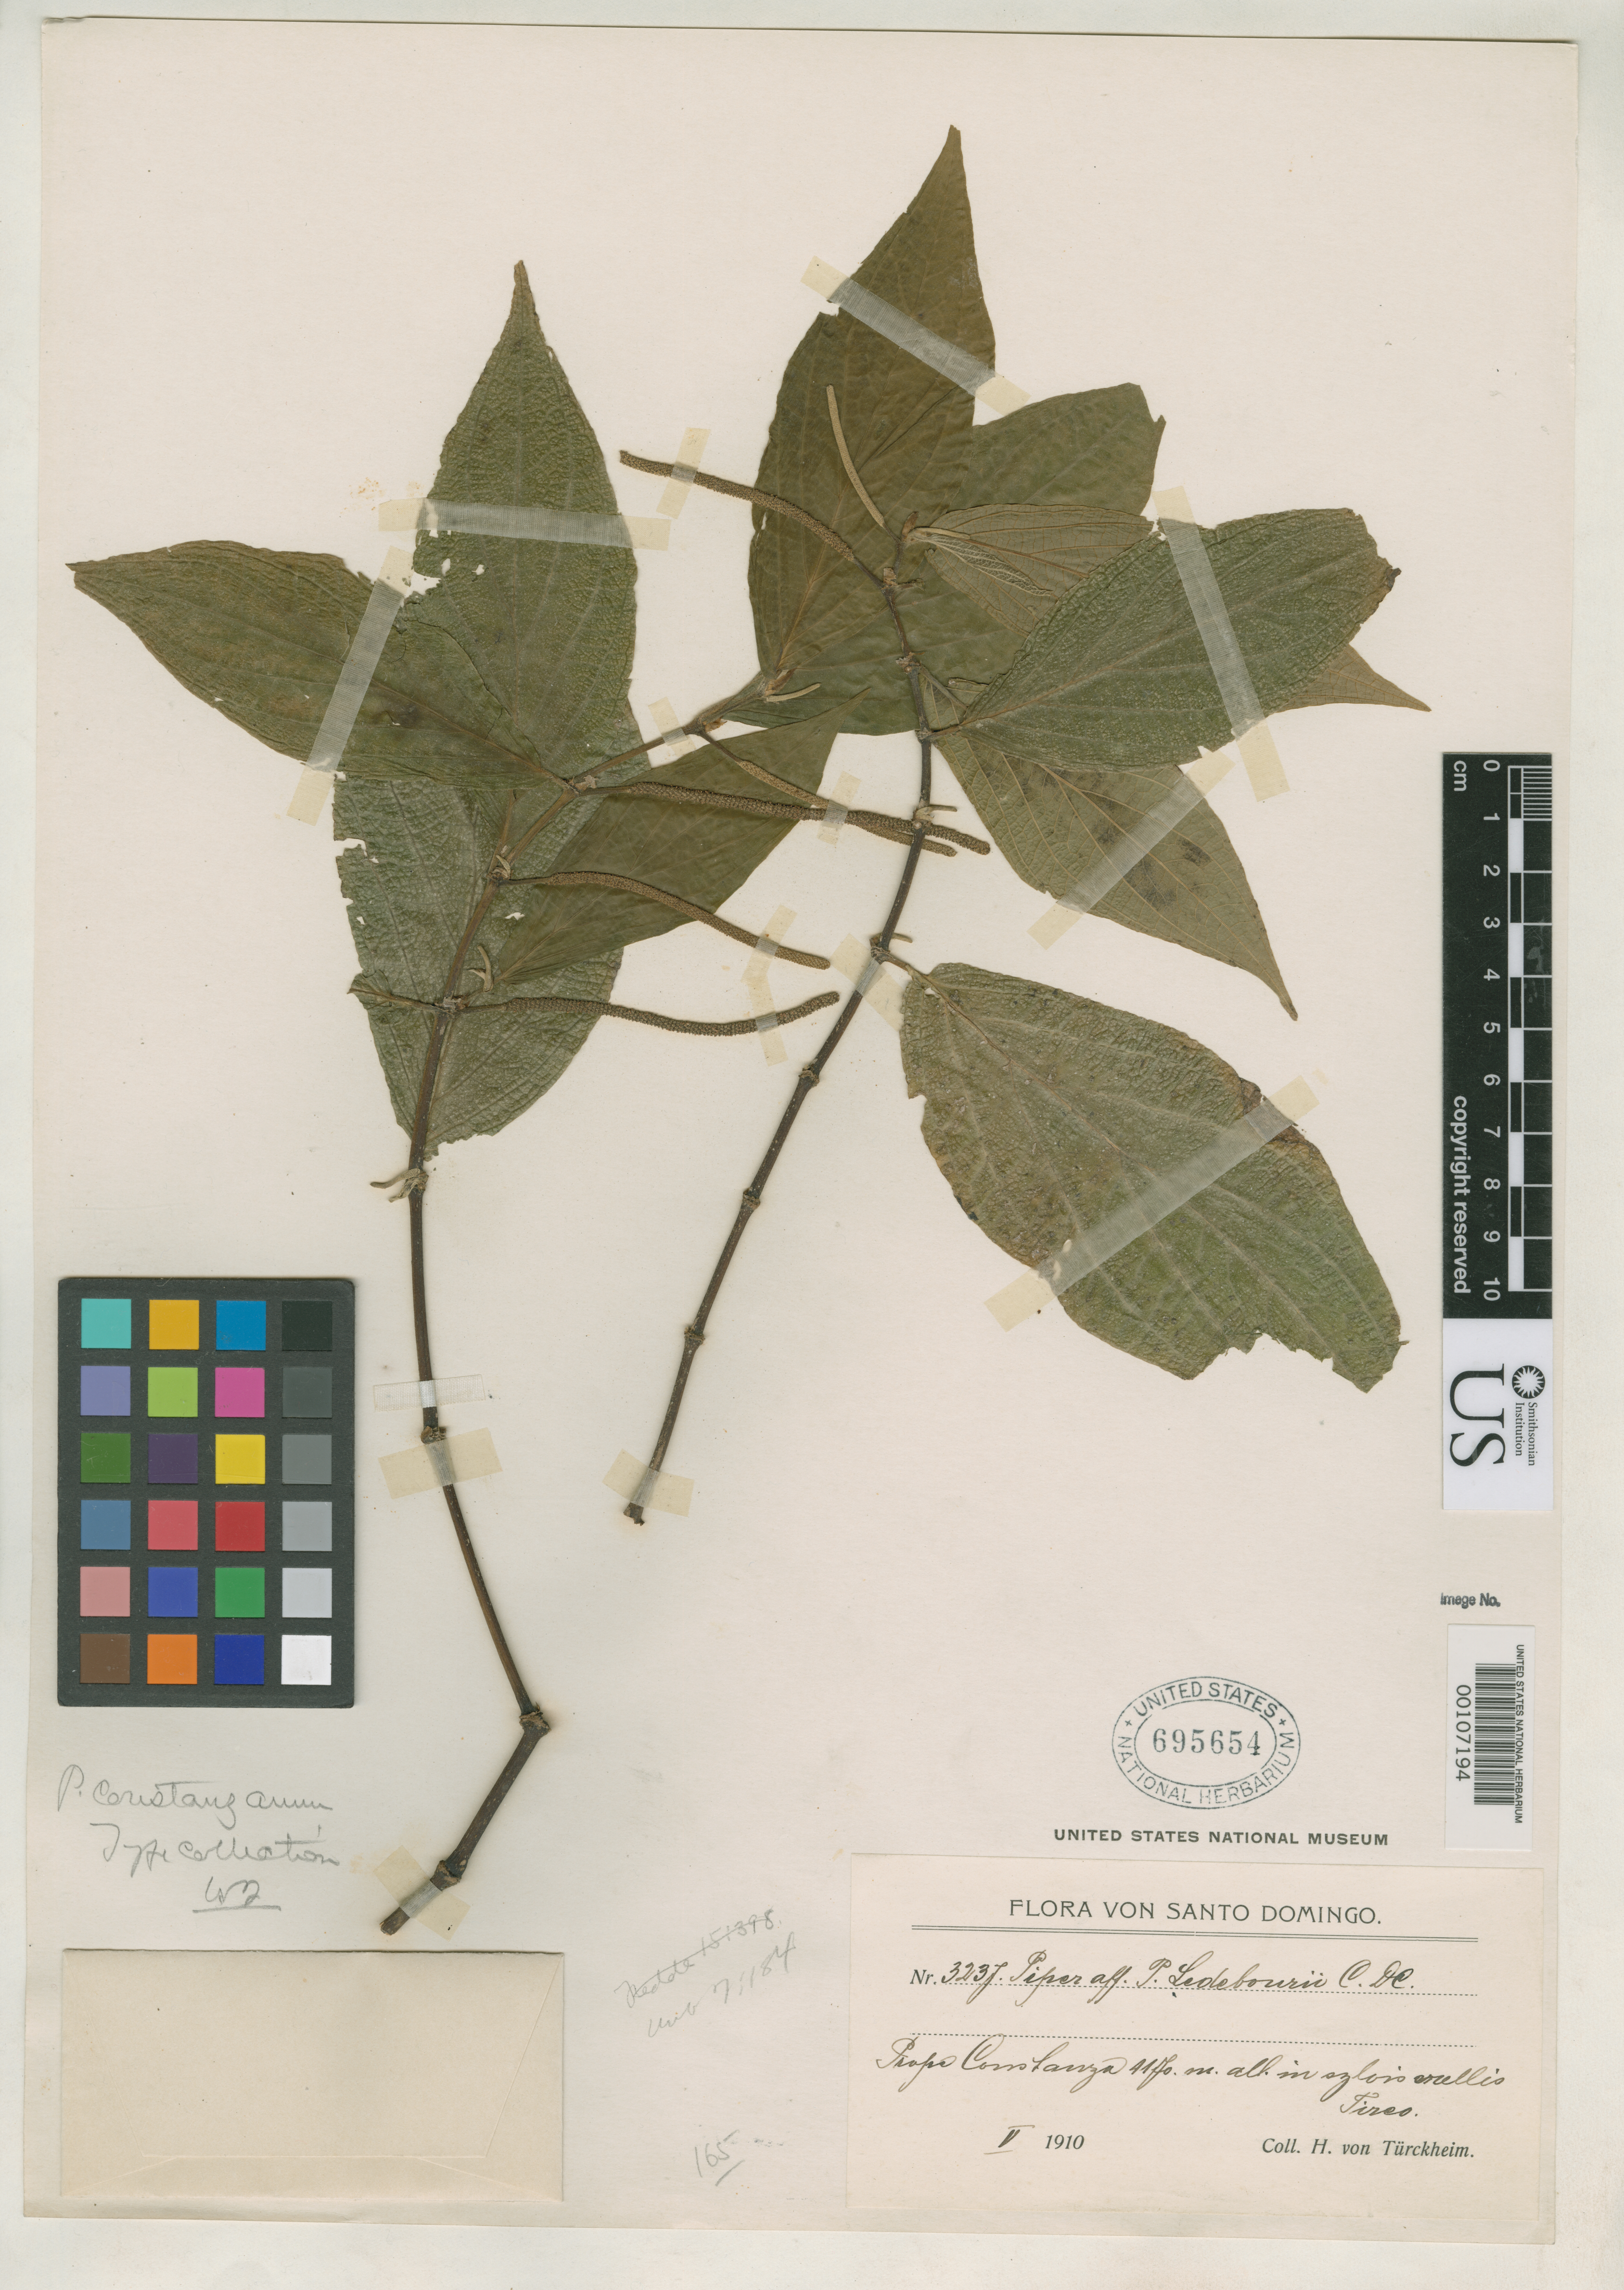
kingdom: Plantae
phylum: Tracheophyta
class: Magnoliopsida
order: Piperales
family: Piperaceae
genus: Piper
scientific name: Piper tenuiamentum var. constanzanum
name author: C. DC. in Urb.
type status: Isotype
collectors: H. von Türckheim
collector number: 3237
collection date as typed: May 1910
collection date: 1910-05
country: Dominican Republic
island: Hispaniola Island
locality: Near Constanza, Tireo.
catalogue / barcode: US 695654